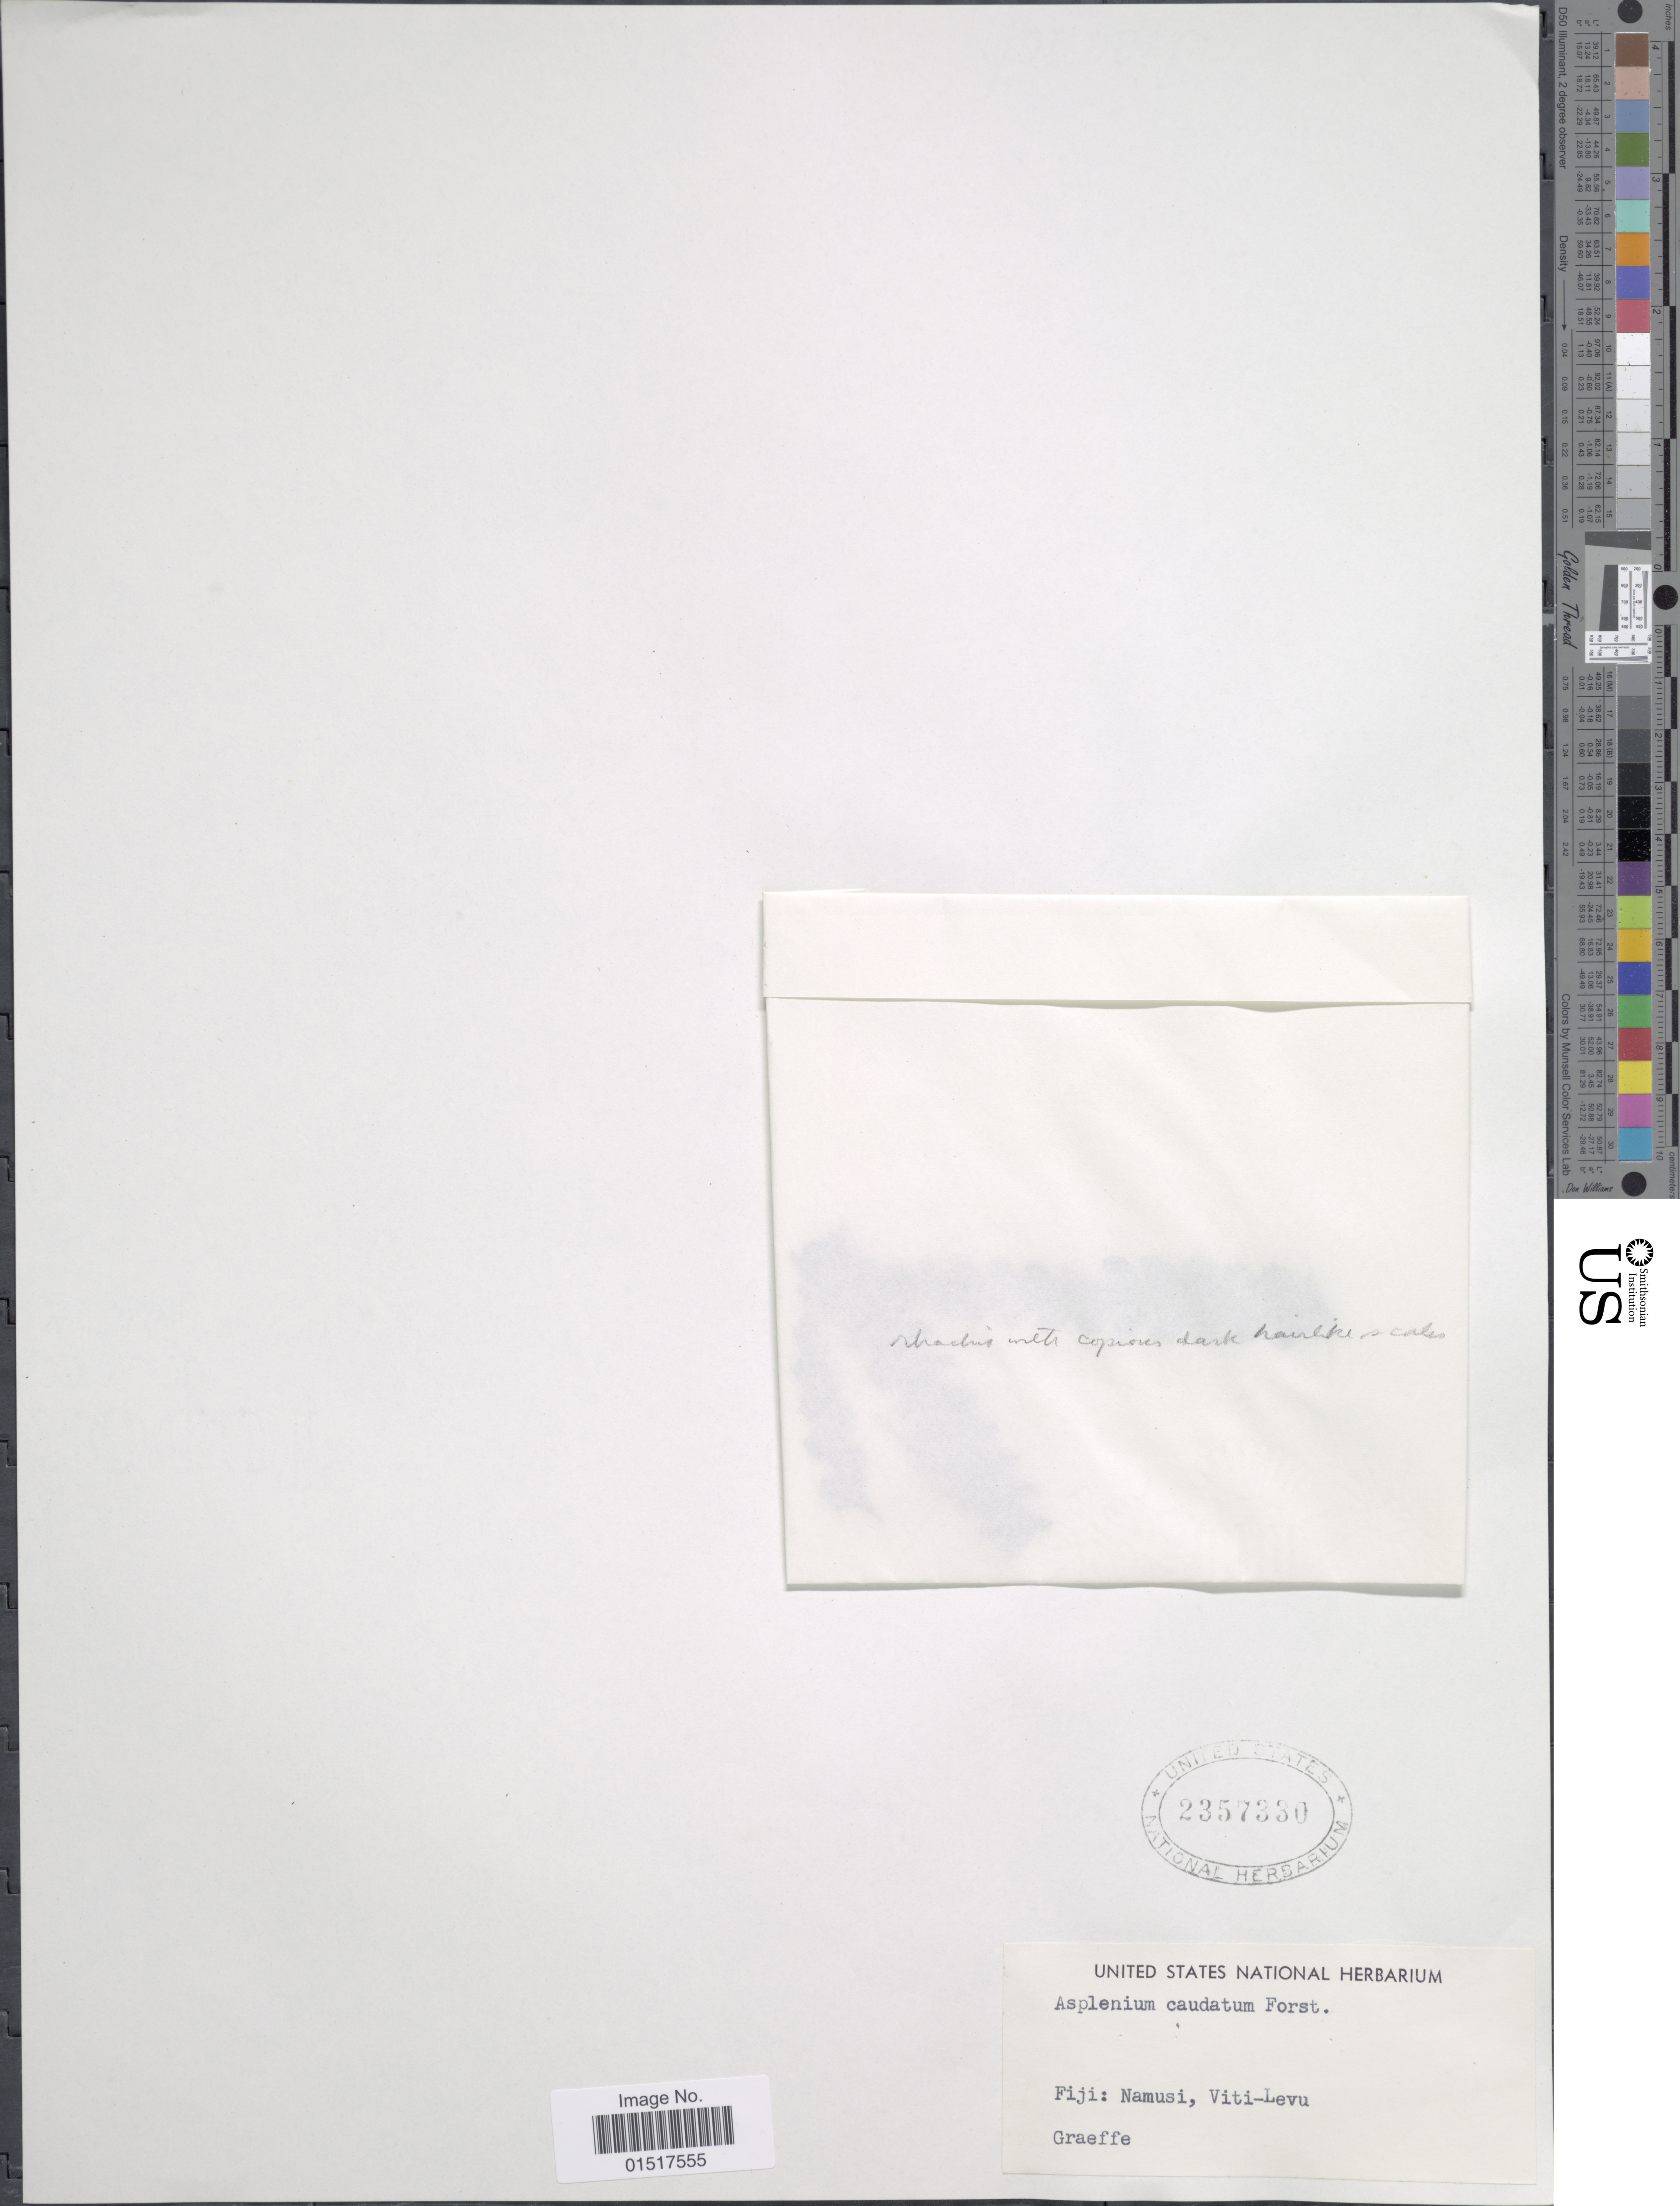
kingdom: Plantae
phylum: Tracheophyta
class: Polypodiopsida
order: Polypodiales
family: Aspleniaceae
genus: Asplenium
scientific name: Asplenium horridum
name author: Kaulf.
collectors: Graeffe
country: Fiji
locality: Namusi, Viti-Levu.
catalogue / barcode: US 2357330